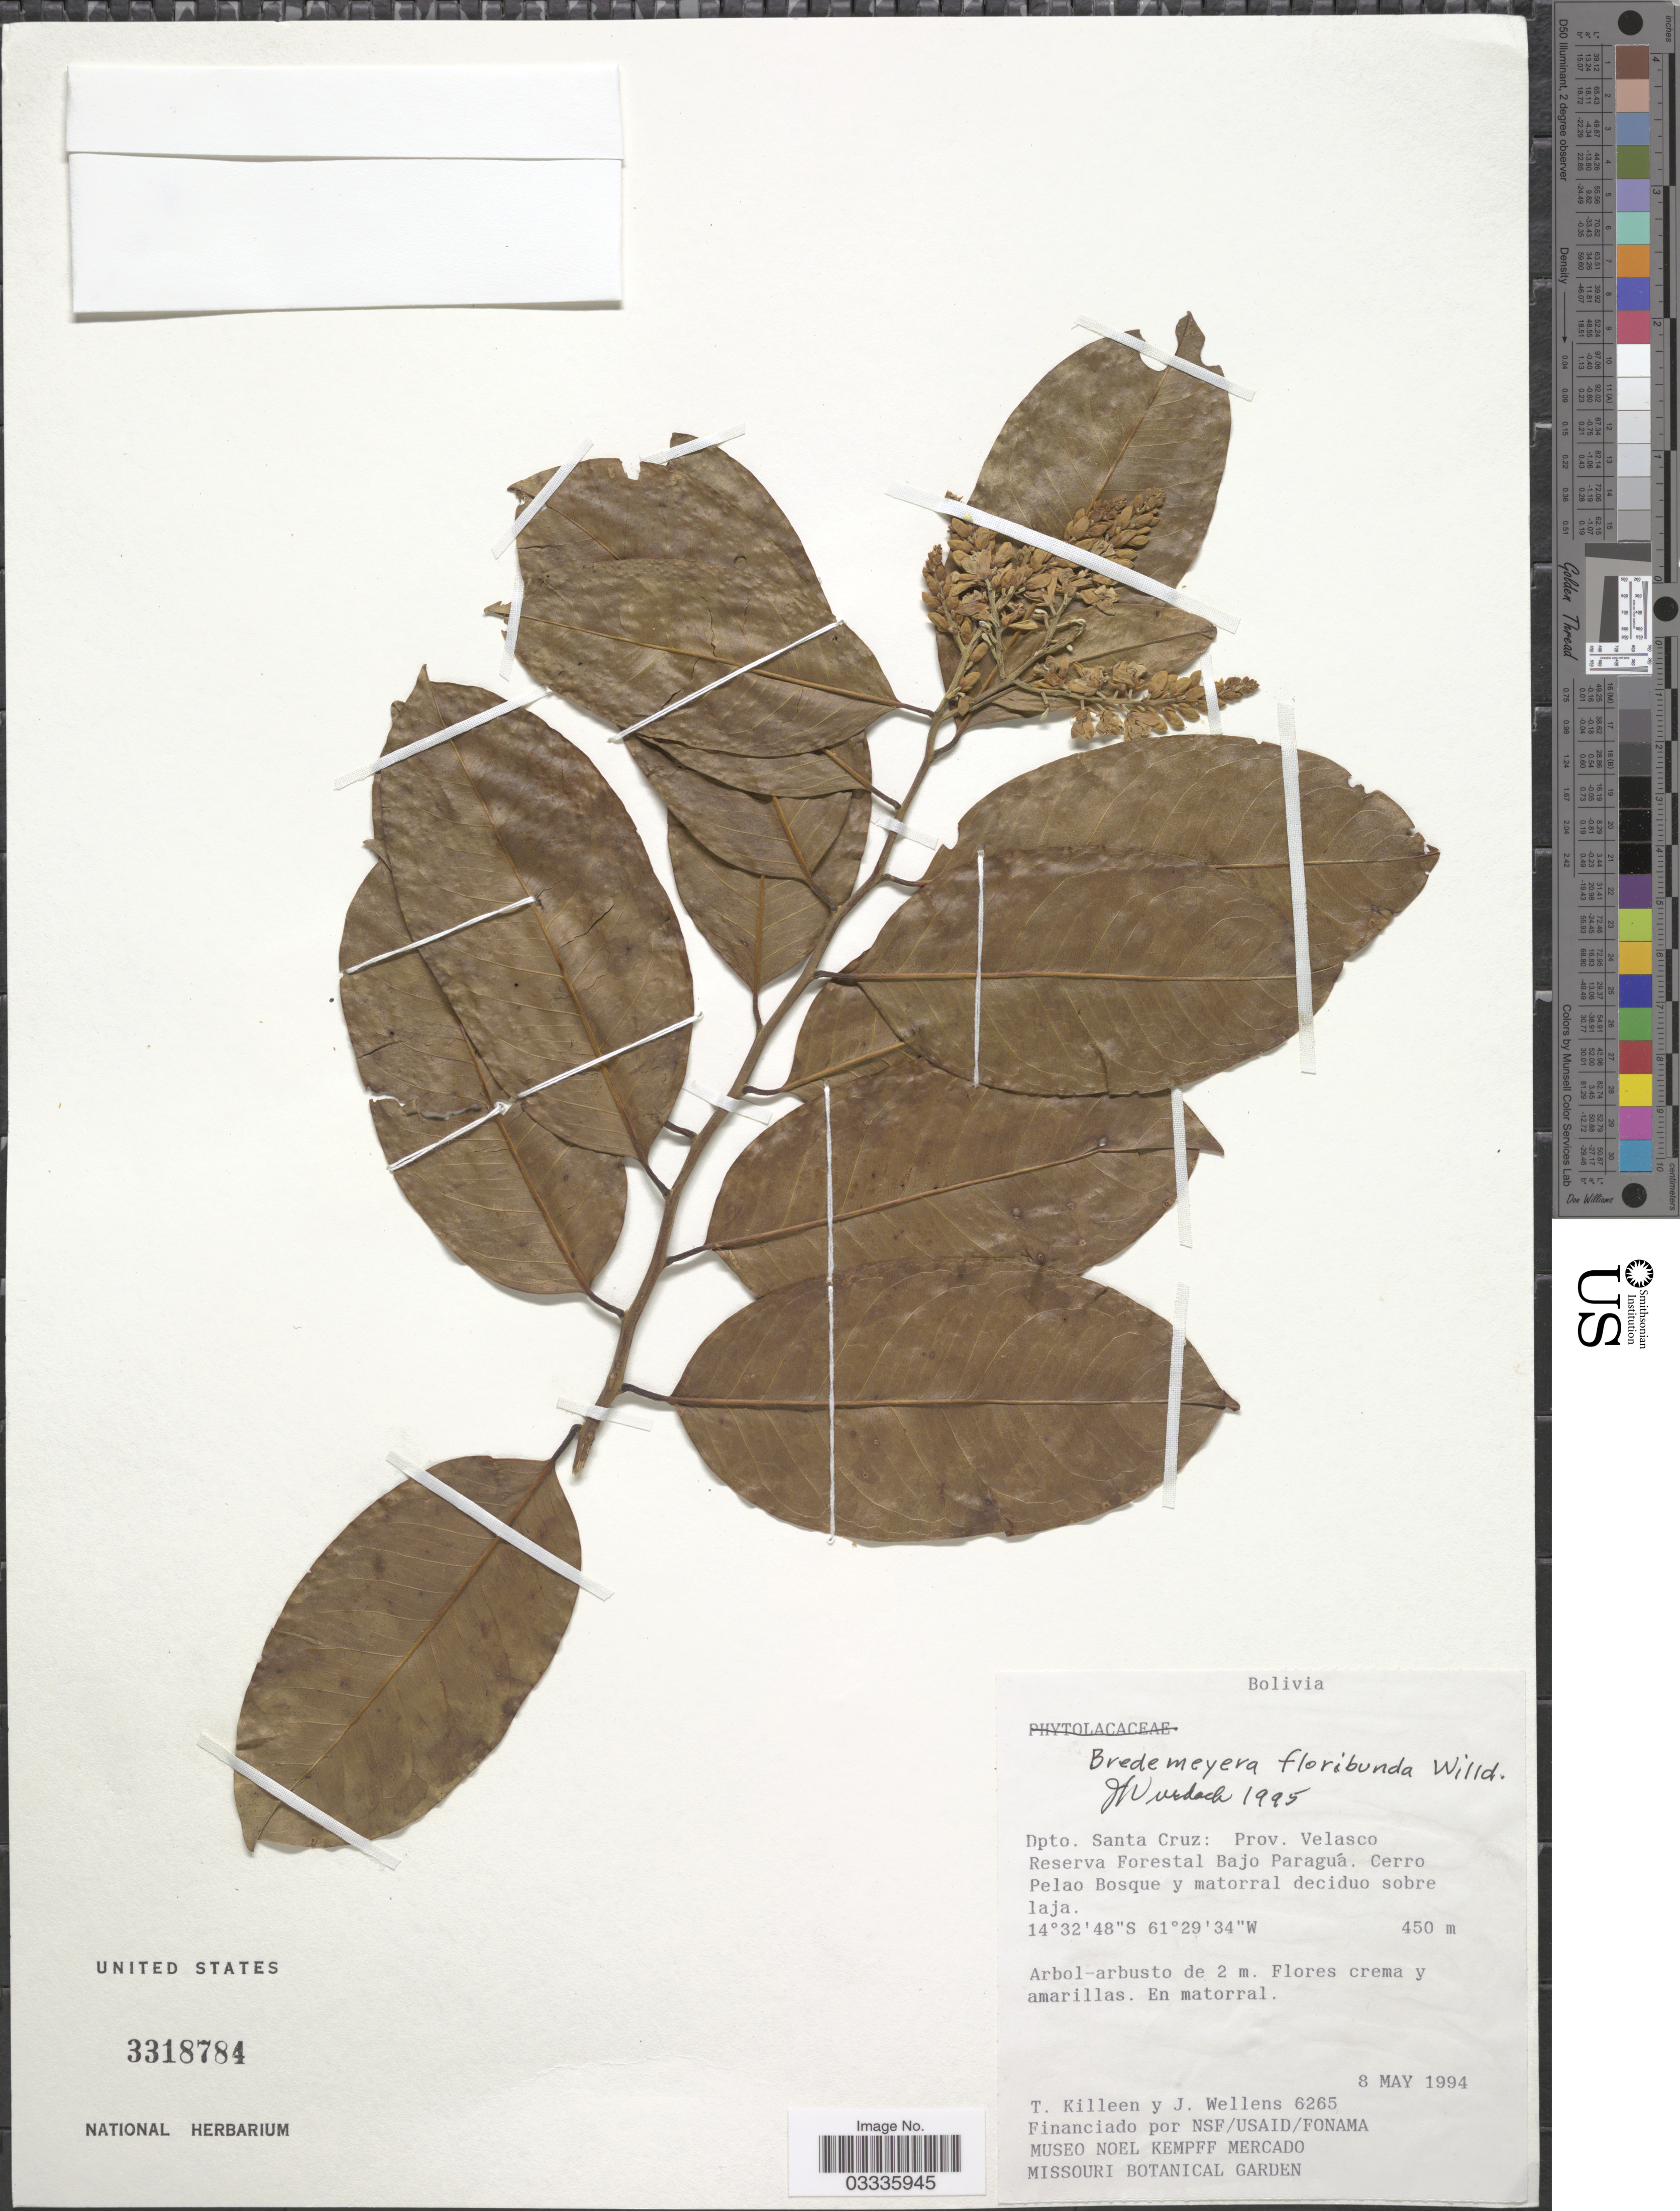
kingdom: Plantae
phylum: Tracheophyta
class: Magnoliopsida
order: Fabales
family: Polygalaceae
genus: Bredemeyera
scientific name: Bredemeyera floribunda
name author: Willd.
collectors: T. J. Killeen & J. Wellens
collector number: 6265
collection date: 1994-05-08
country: Bolivia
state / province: Santa Cruz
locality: Dpto. Santa Cruz: Prov. Velasco Reserva Forestal Bajo Paragúa. Cerro Pelao Bosque y matorral deciduo sobre laja.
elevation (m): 450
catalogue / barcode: US 3318784